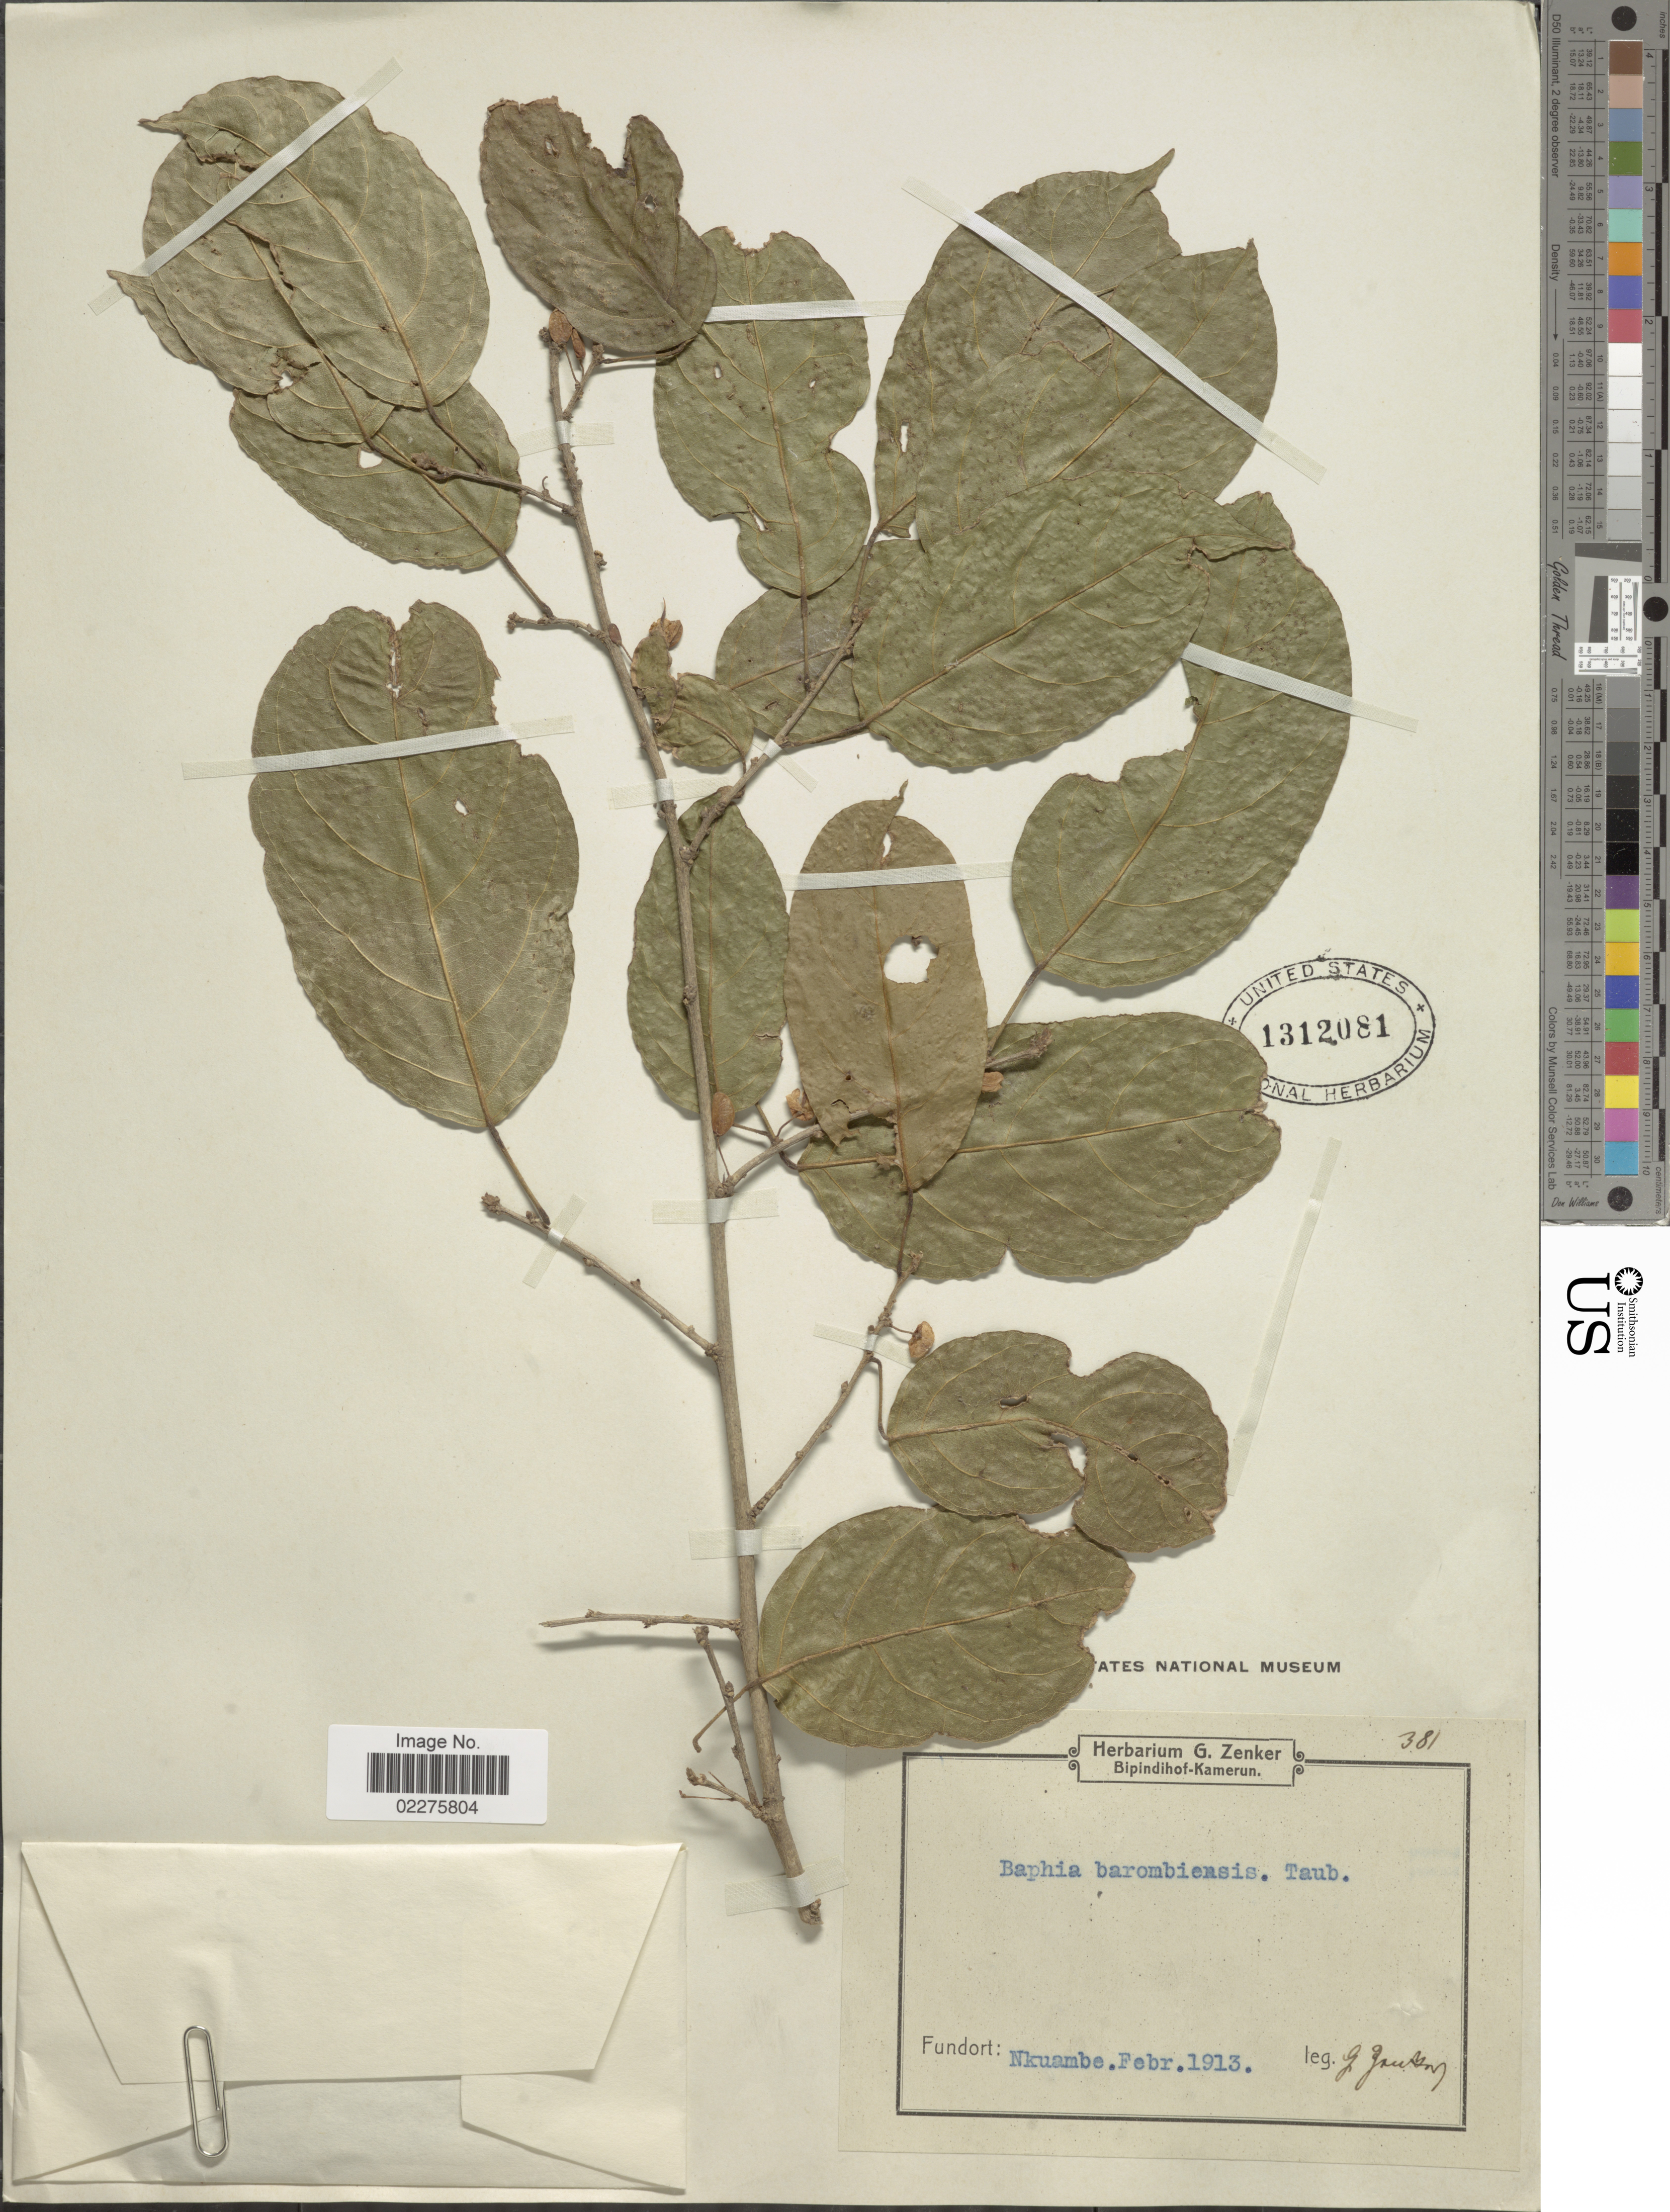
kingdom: Plantae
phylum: Tracheophyta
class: Magnoliopsida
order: Fabales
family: Fabaceae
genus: Baphia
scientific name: Baphia barombiensis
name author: Taub.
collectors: G. Jankay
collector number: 381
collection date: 1913-02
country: Cameroon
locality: Nkuambe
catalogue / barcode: US 1312081